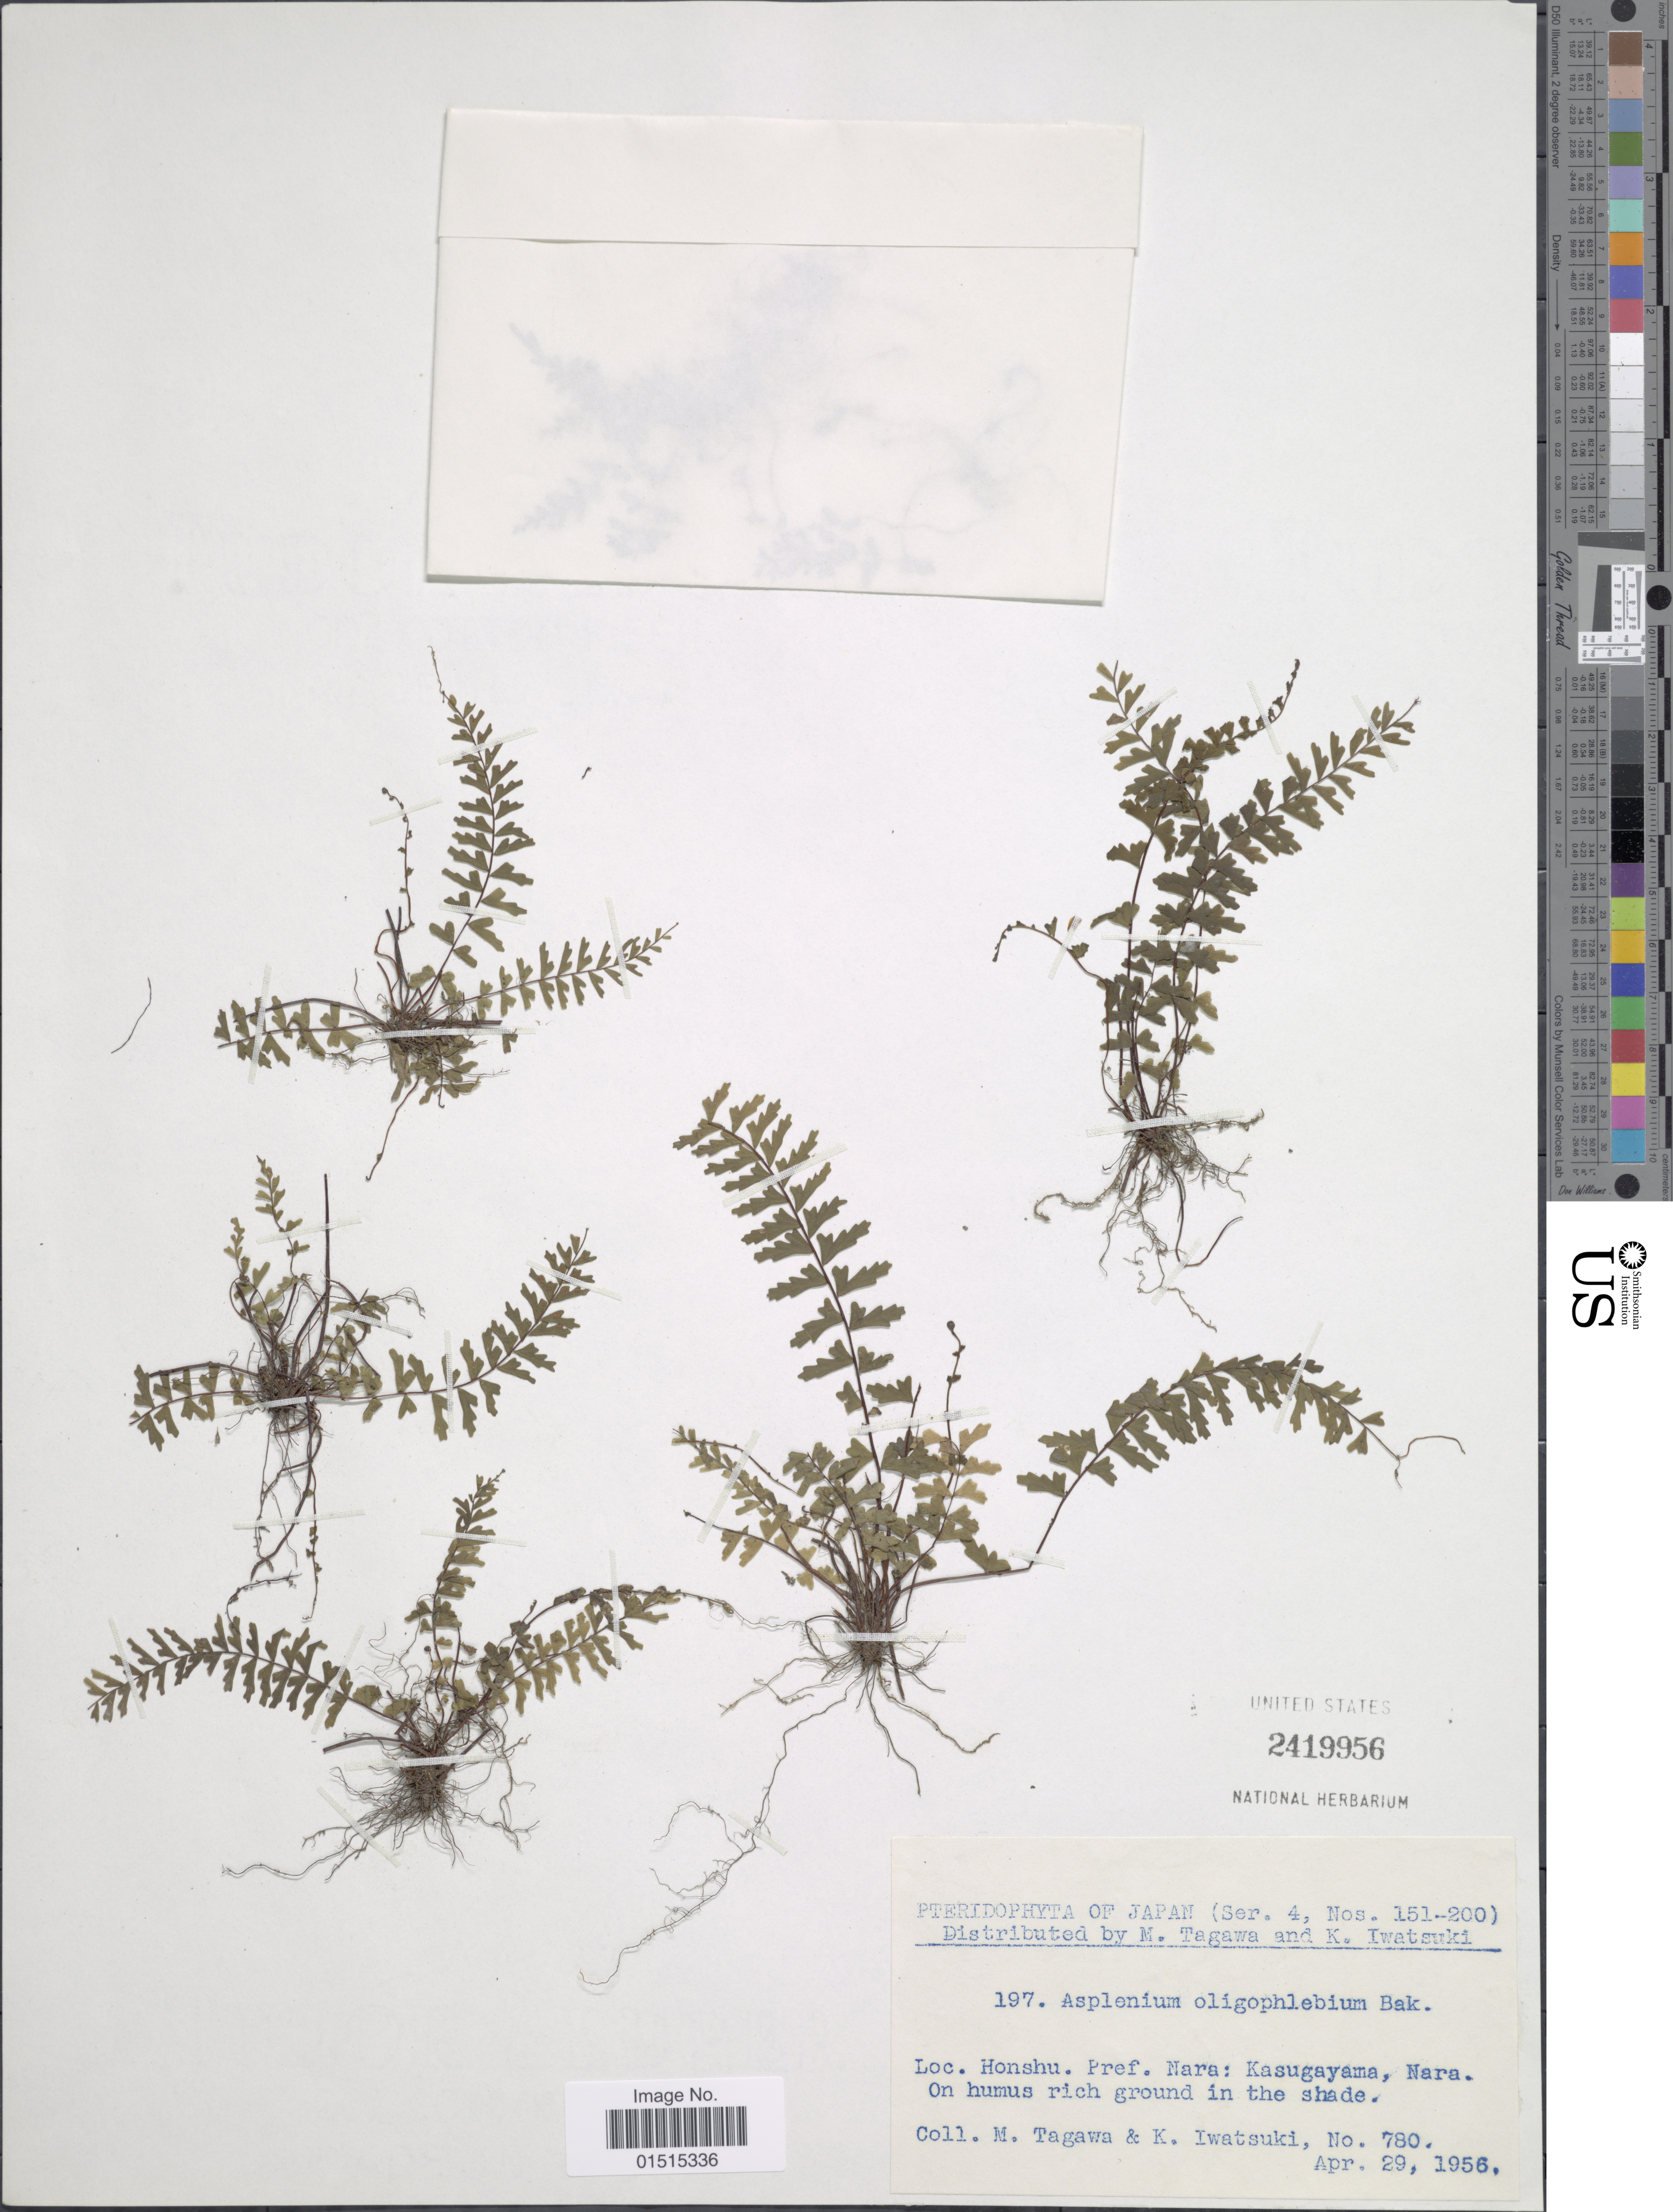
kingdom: Plantae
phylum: Tracheophyta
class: Polypodiopsida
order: Polypodiales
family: Aspleniaceae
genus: Asplenium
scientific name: Asplenium oligophiebium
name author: Baker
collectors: M. Tagawa & K. Iwatsuki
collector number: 780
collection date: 1956-04-29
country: Japan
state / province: Nara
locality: Honshu. Kasugayama.On humus rich ground in the shade.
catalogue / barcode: US 2419956